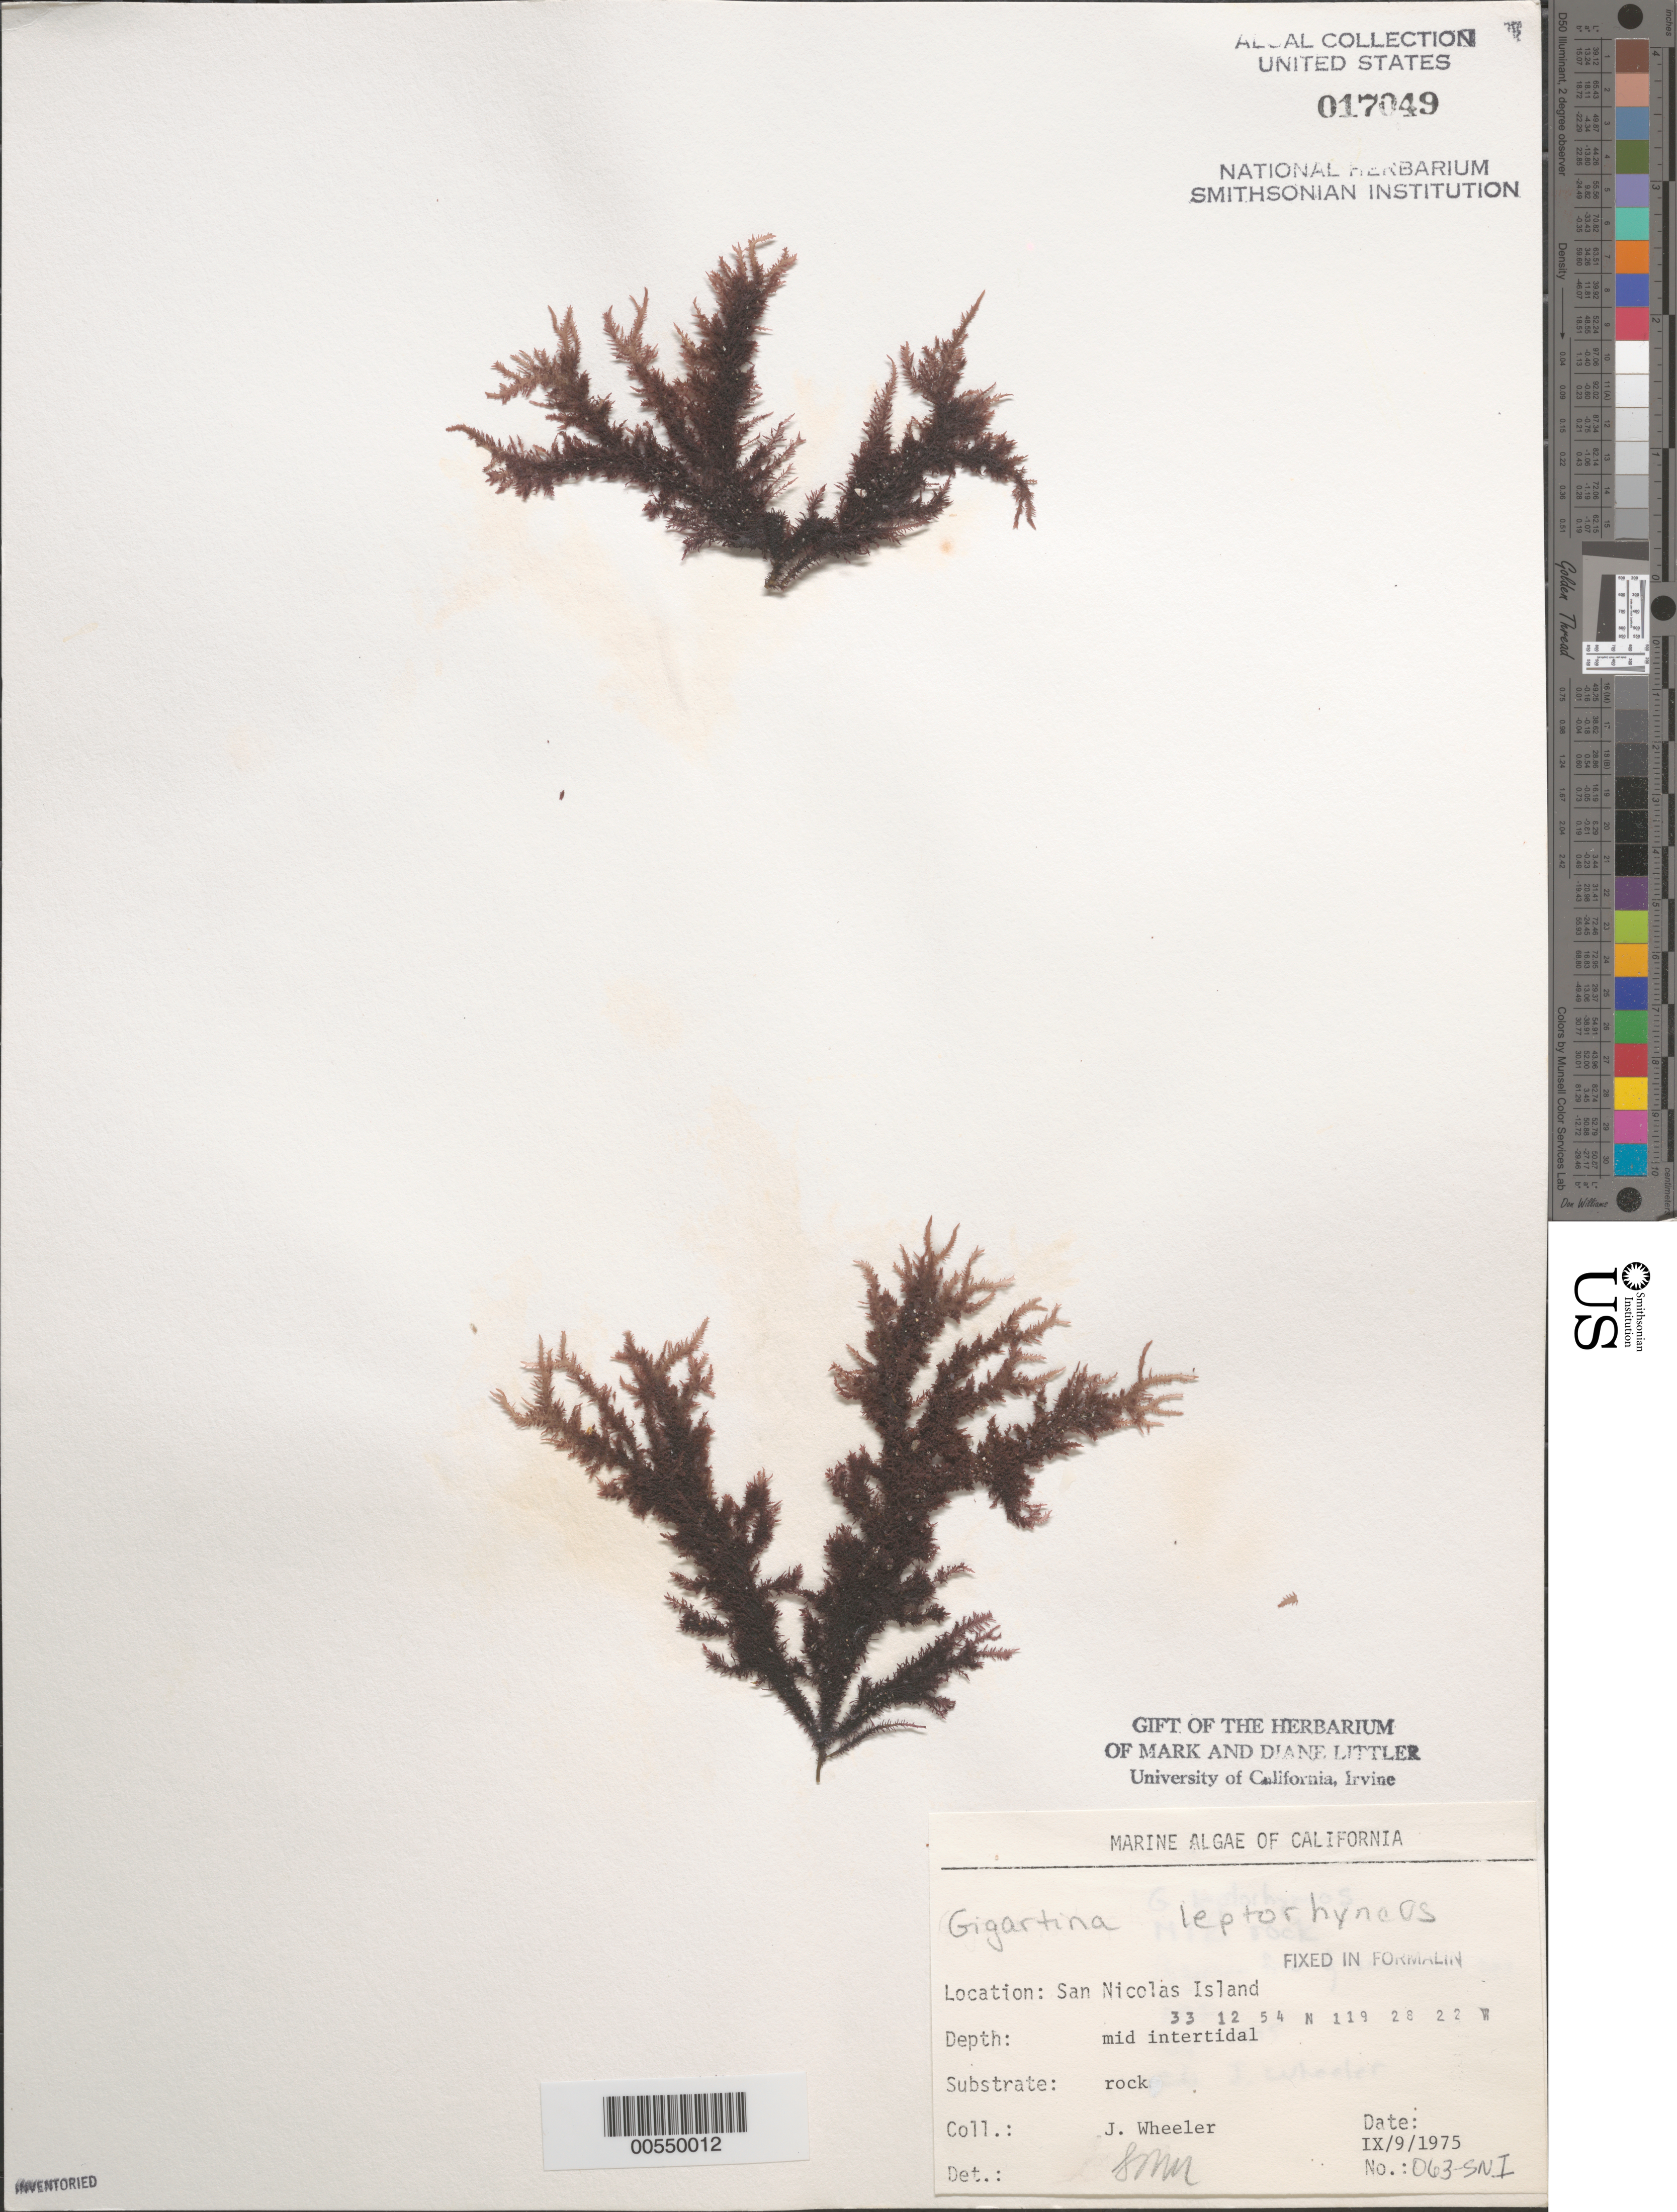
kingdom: Plantae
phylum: Rhodophyta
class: Florideophyceae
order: Gigartinales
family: Gigartinaceae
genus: Mazzaella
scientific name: Mazzaella leptorhynchos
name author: (J. Agardh) Leister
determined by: Algae name updating Project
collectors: J. L. Wheeler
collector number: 063-sni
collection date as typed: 09 Sep 1975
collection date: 1975-09-09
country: United States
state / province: California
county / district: Ventura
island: San Nicolas Island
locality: Dutch Harbor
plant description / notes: BLM-SOCALBIGHT Rocky Intertidal Survey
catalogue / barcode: US 17049